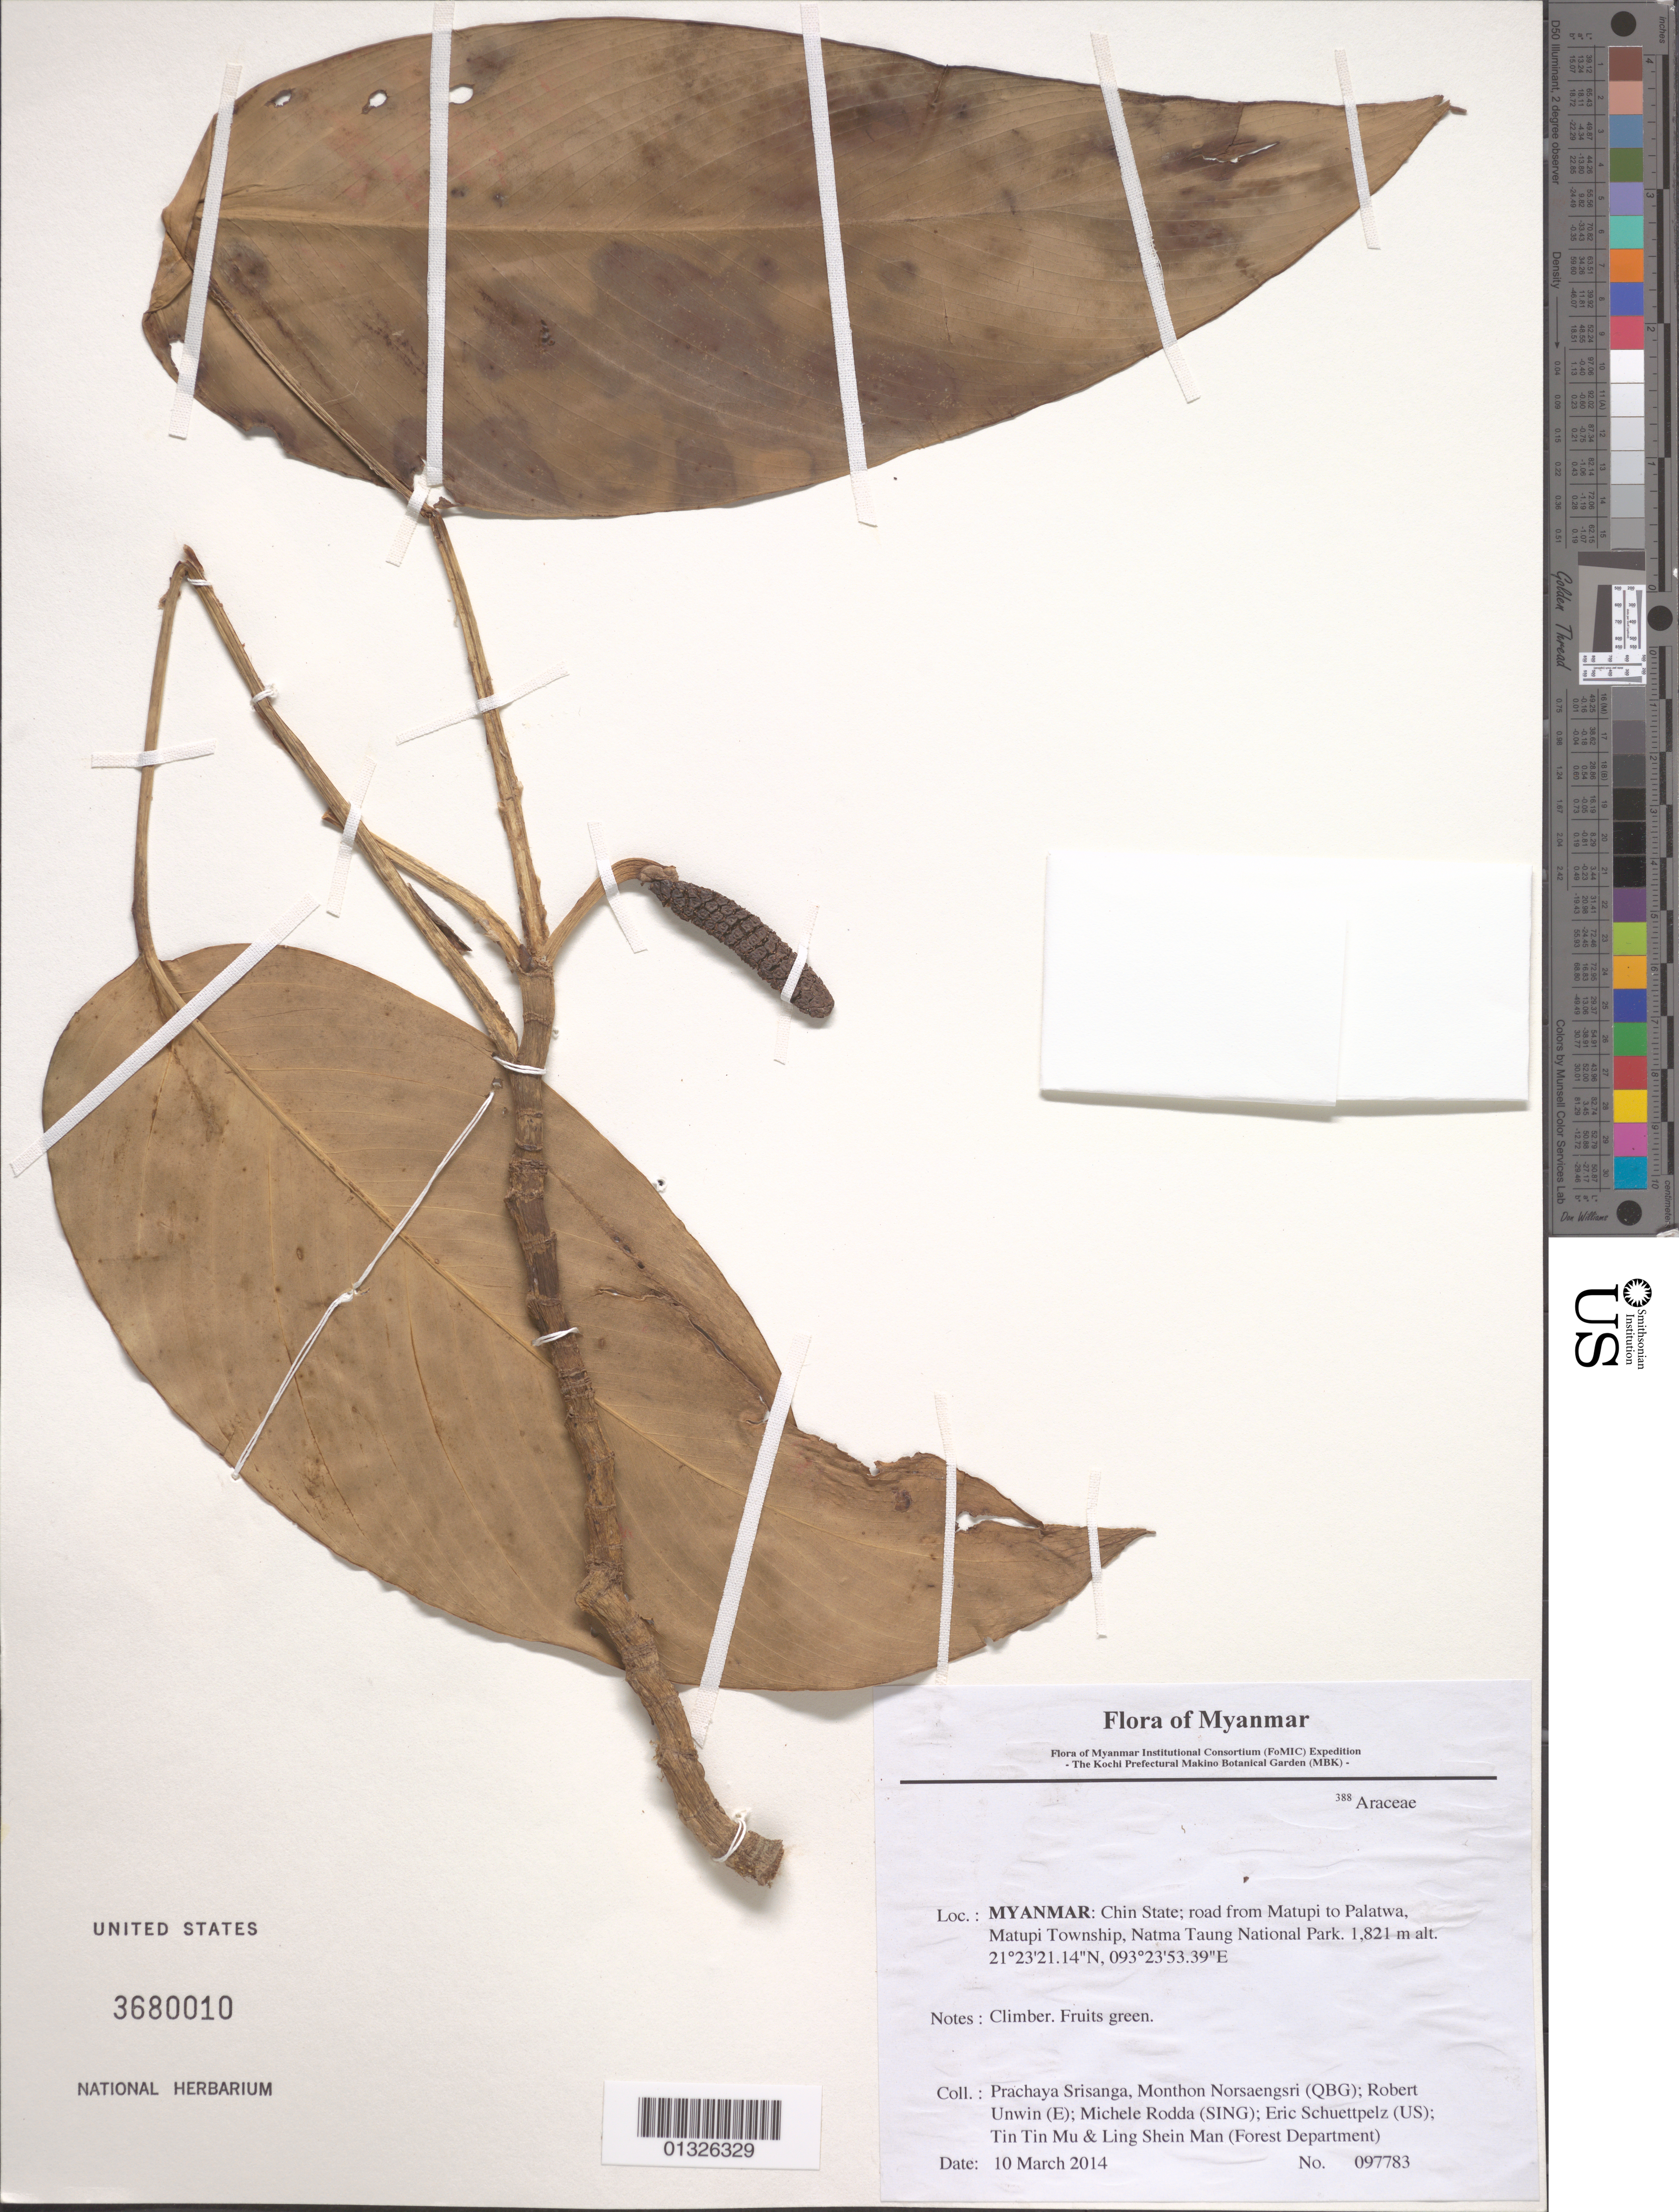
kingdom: Plantae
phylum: Tracheophyta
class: Liliopsida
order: Alismatales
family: Araceae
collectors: P. Srisanga, M. Norsaengsri, R. Unwin, M. Rodda, E. Schuettpelz, Tin Tin Mu & Ling Shein Man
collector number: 97783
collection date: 2014-03-10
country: Myanmar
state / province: Chin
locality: Road from Matupi to Palatwa, Matupi Township, Natma Taung National Park.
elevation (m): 1821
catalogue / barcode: US 3680010